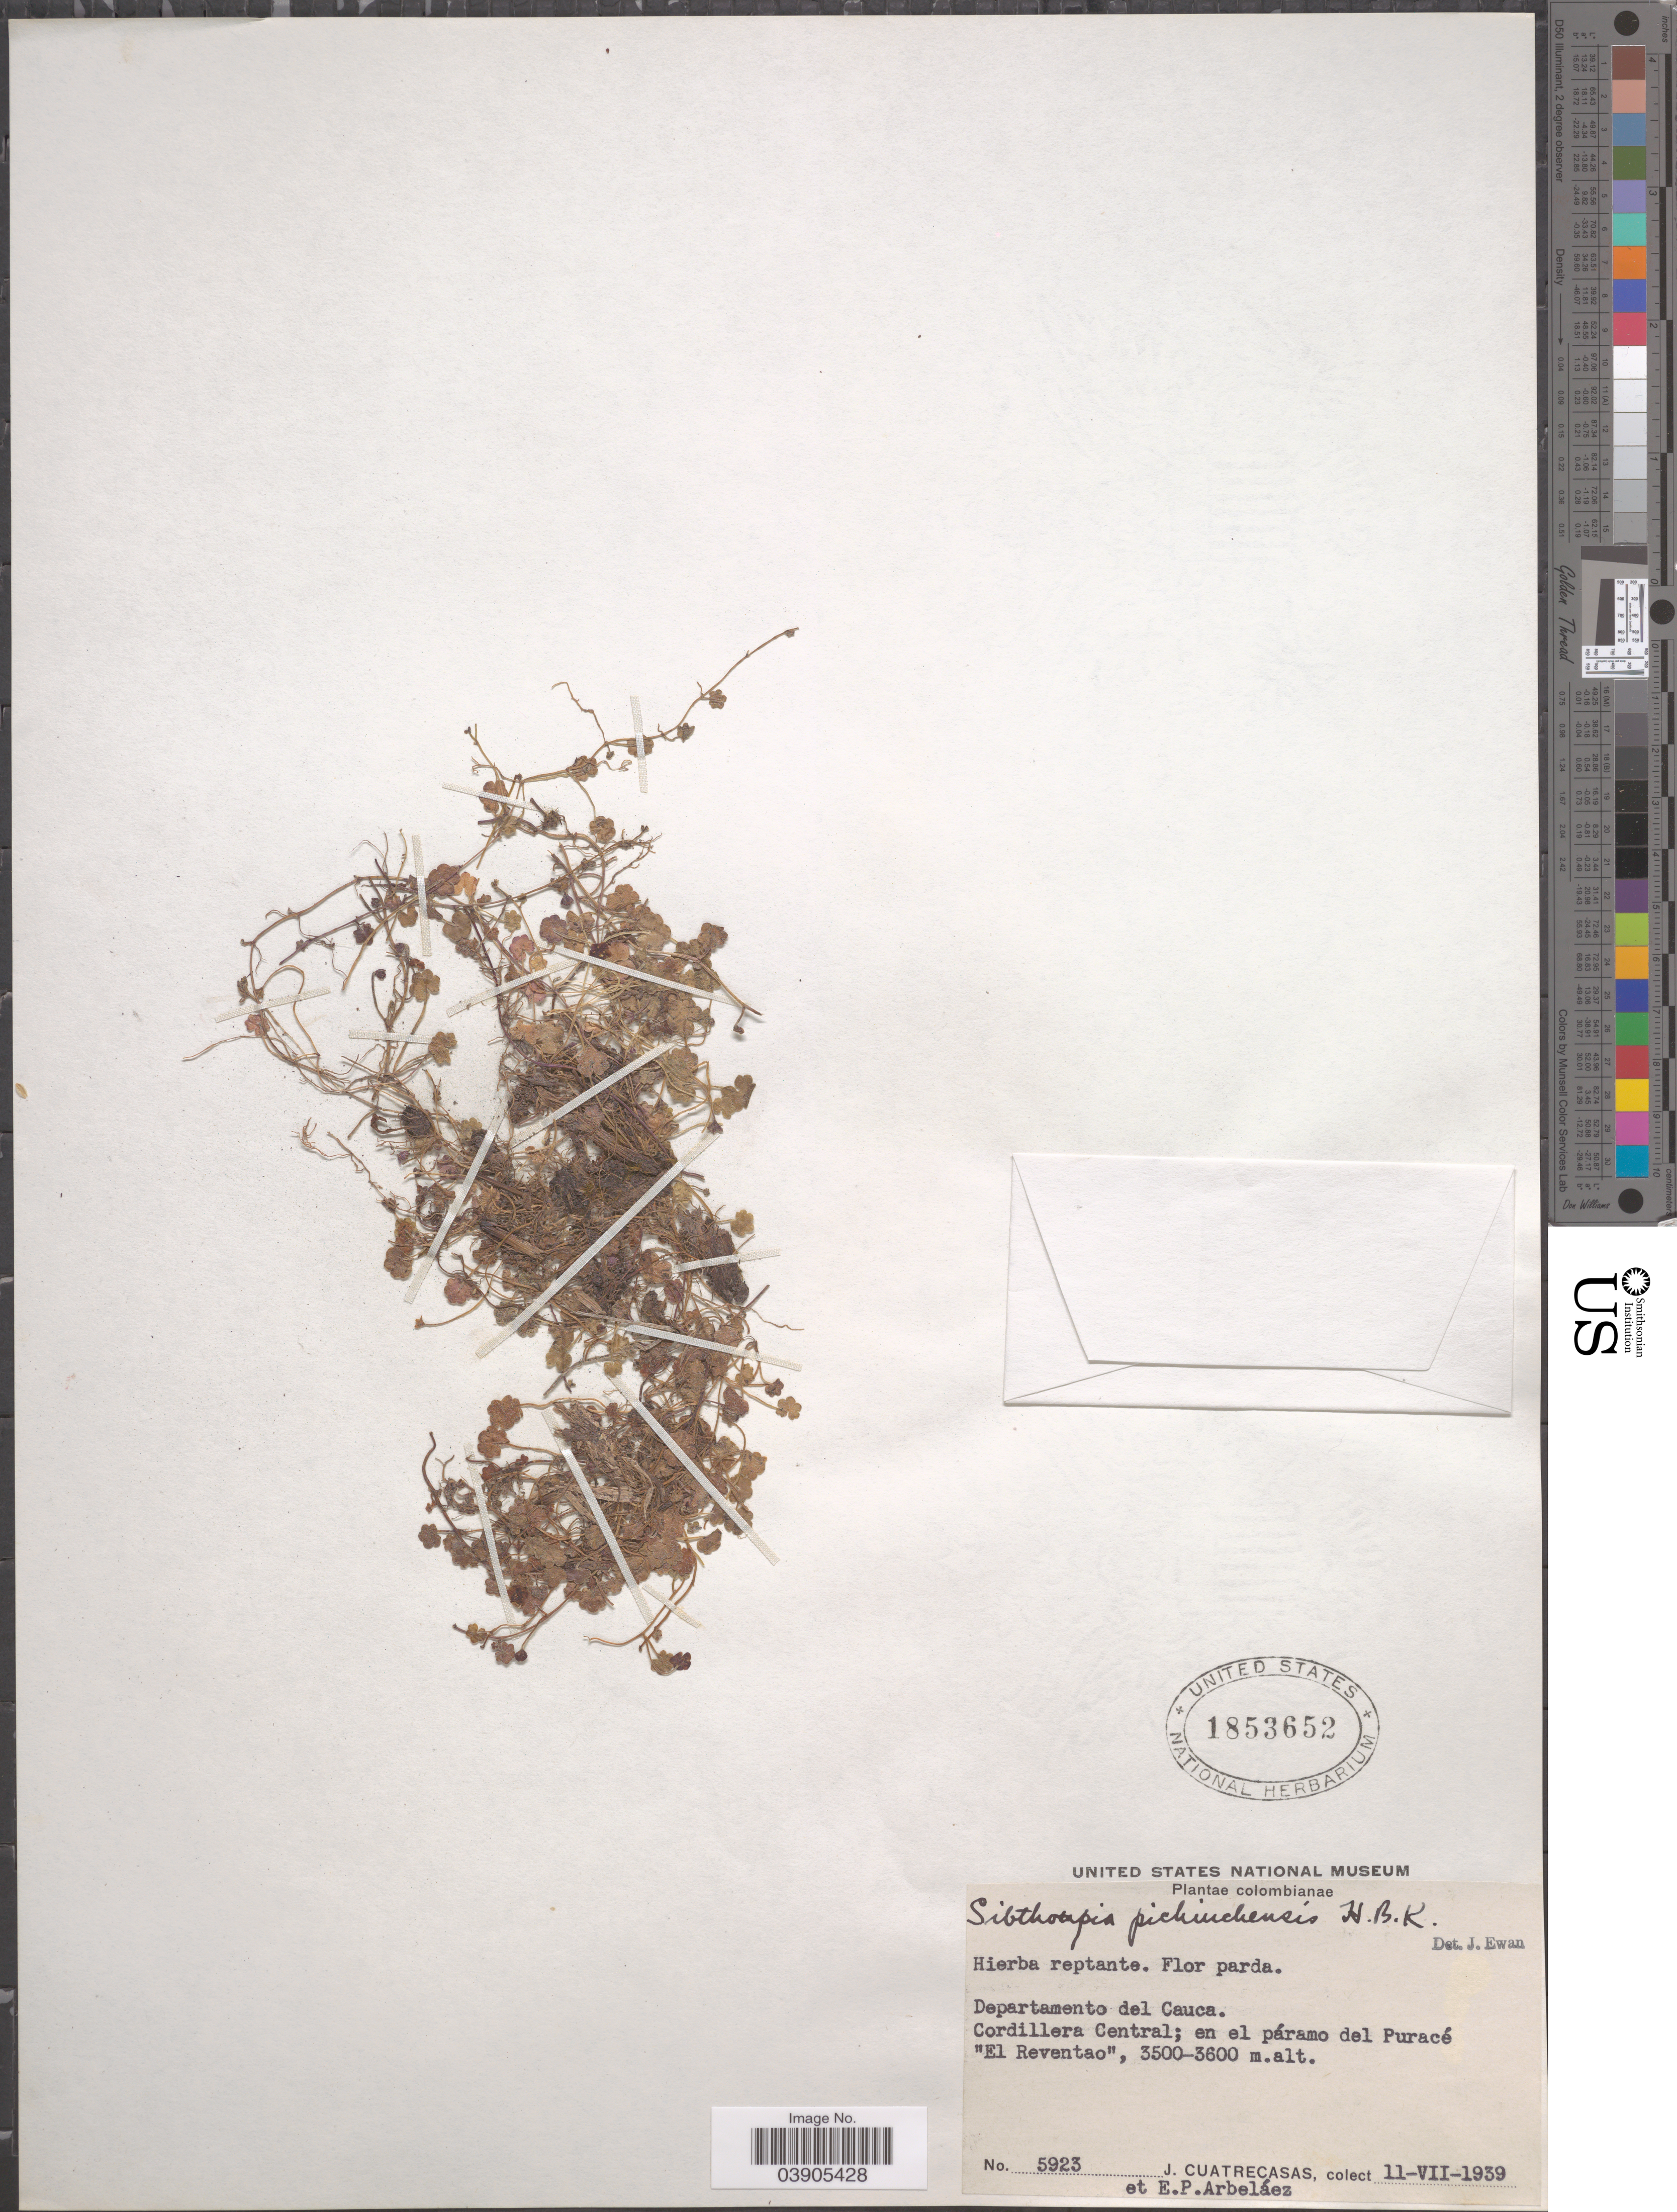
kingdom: Plantae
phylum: Tracheophyta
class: Magnoliopsida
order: Lamiales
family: Plantaginaceae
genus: Sibthorpia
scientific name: Sibthorpia repens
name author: (L.) Kuntze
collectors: J. Cuatrecasas & E. P. Arbelaez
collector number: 5923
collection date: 1939-07-11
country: Colombia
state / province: Cauca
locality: Departamento del Cauca. Cordillera Central; en el páramo del Puracé "El Reventao".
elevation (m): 3500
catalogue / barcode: US 1853652